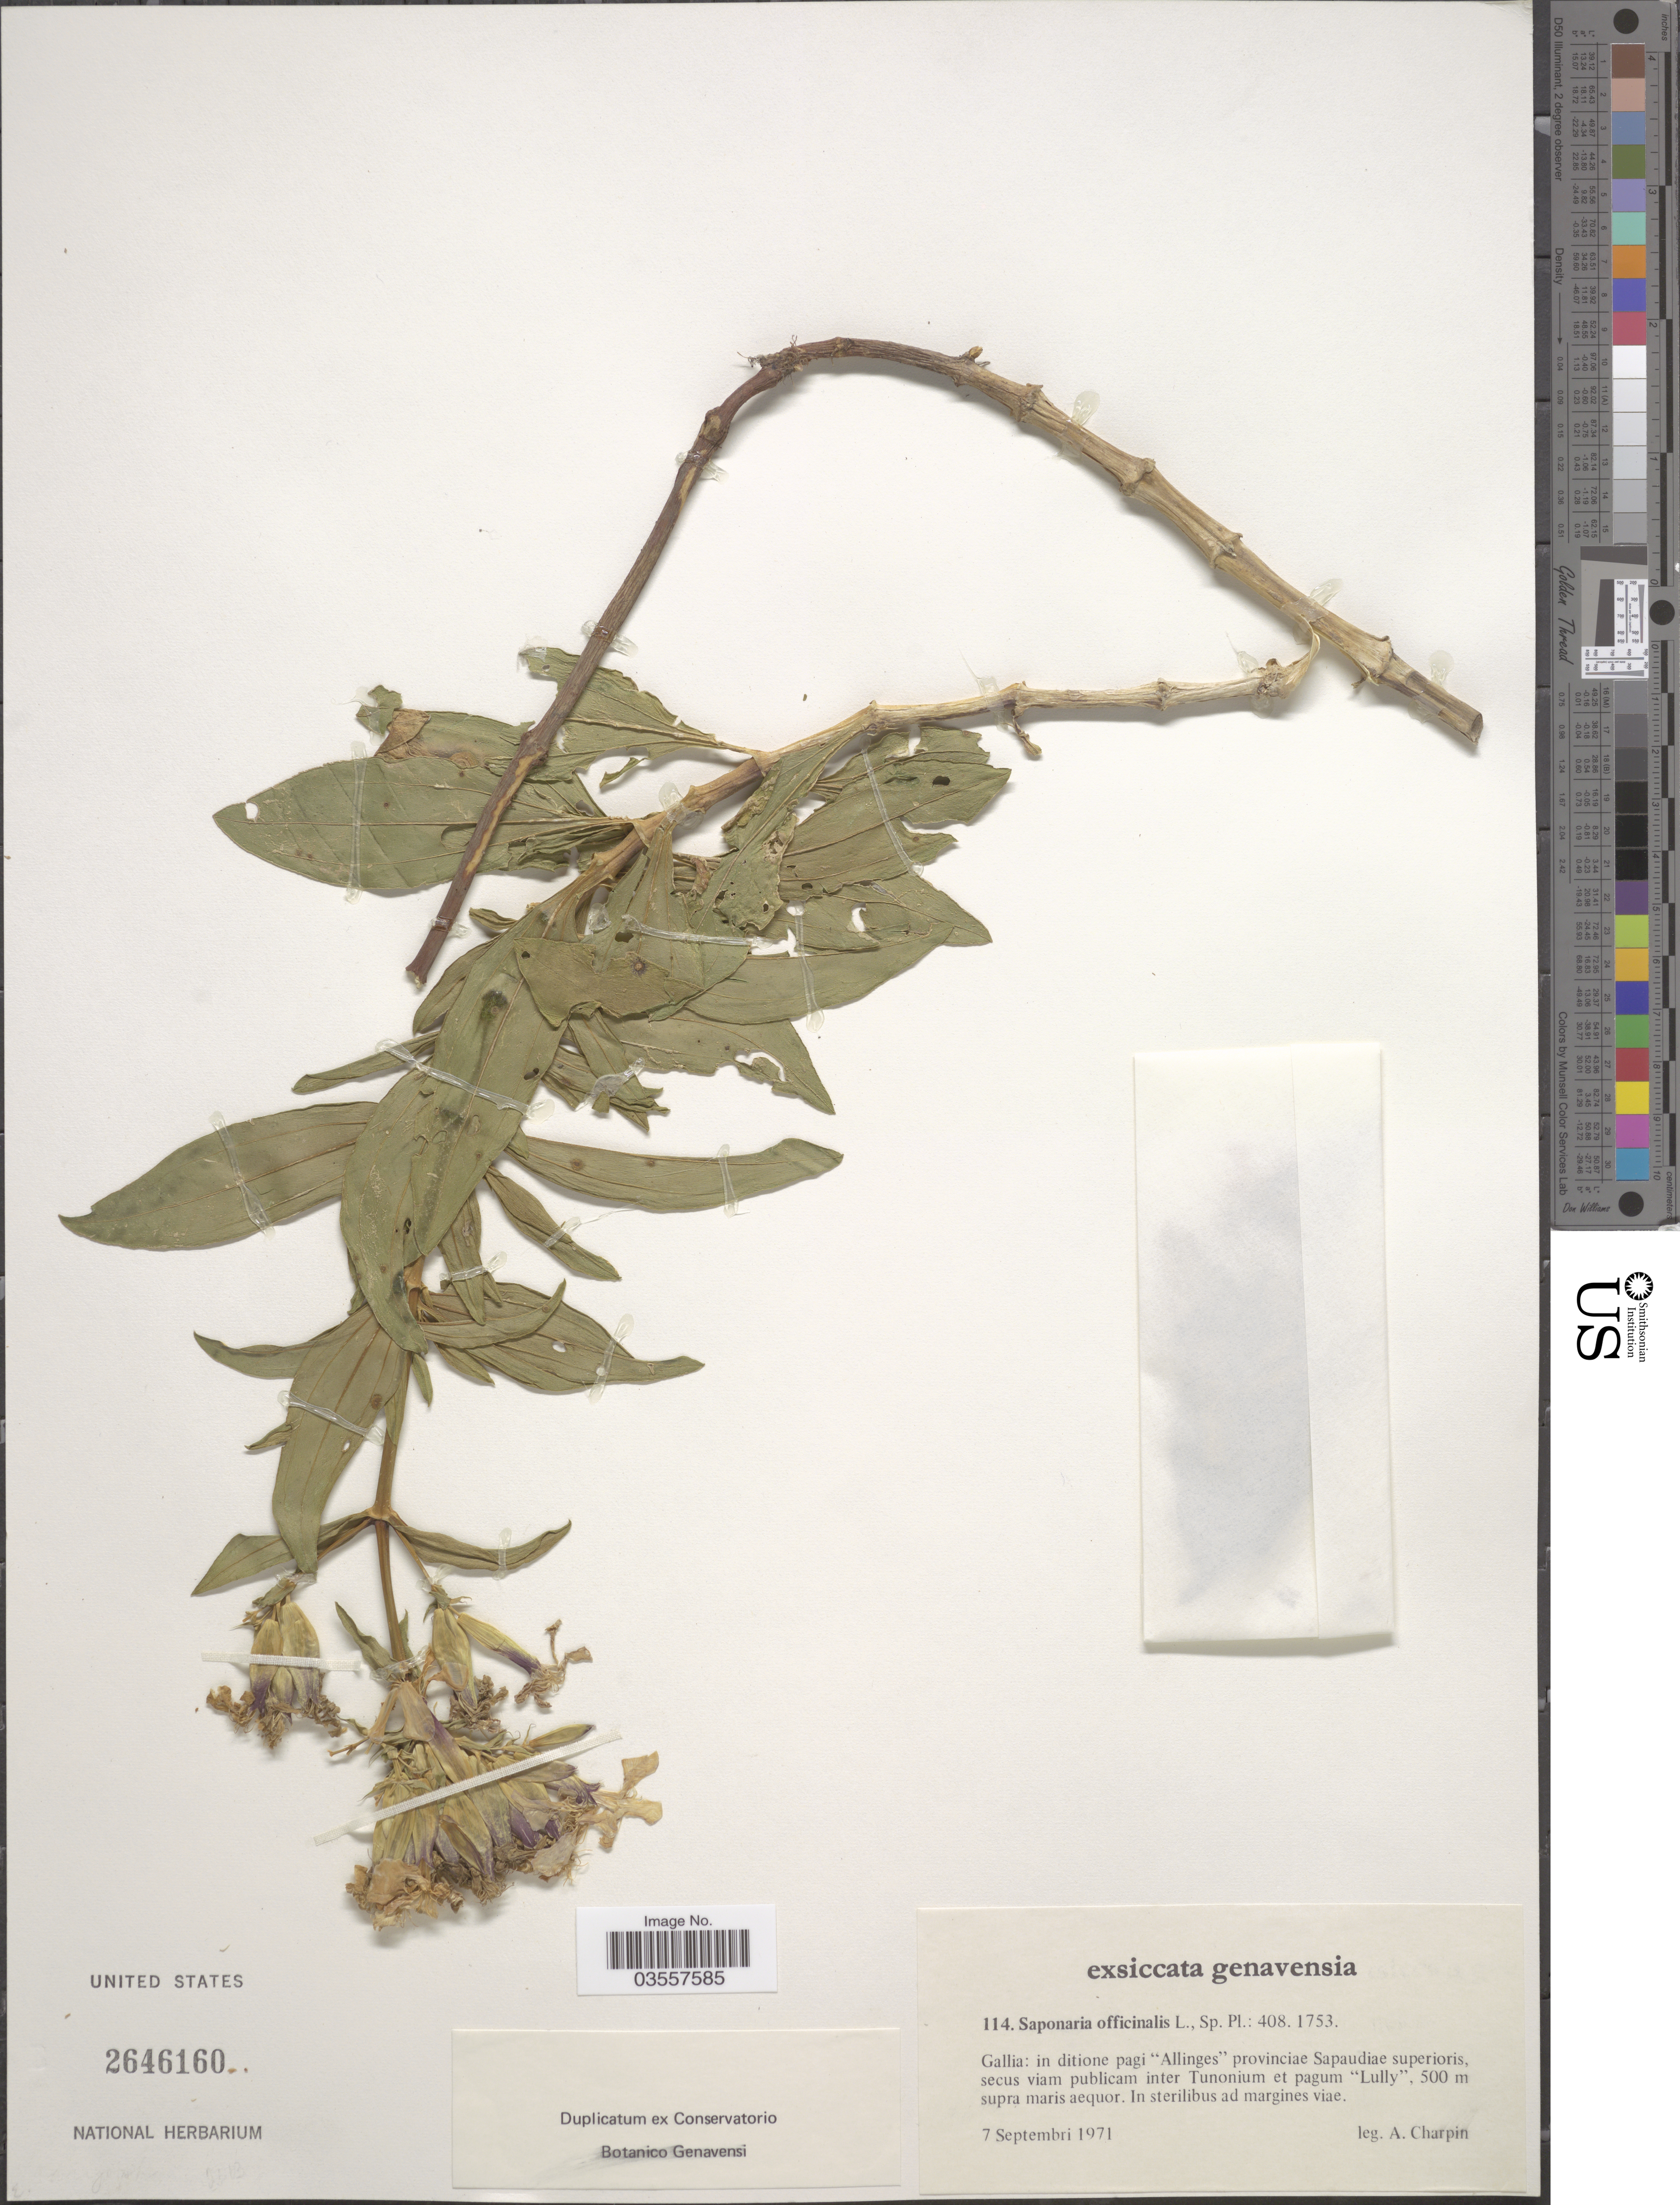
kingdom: Plantae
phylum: Tracheophyta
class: Magnoliopsida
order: Caryophyllales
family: Caryophyllaceae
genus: Saponaria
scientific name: Saponaria officinalis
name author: L.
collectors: A. Charpin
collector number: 114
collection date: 1971-09-07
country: France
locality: Gallia: in ditione pagi "Allinges" provinciæ Sapaudiæ superioris, secus viam publicam inter Tunonium et pagum "Lully".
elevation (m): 500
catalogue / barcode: US 2646160